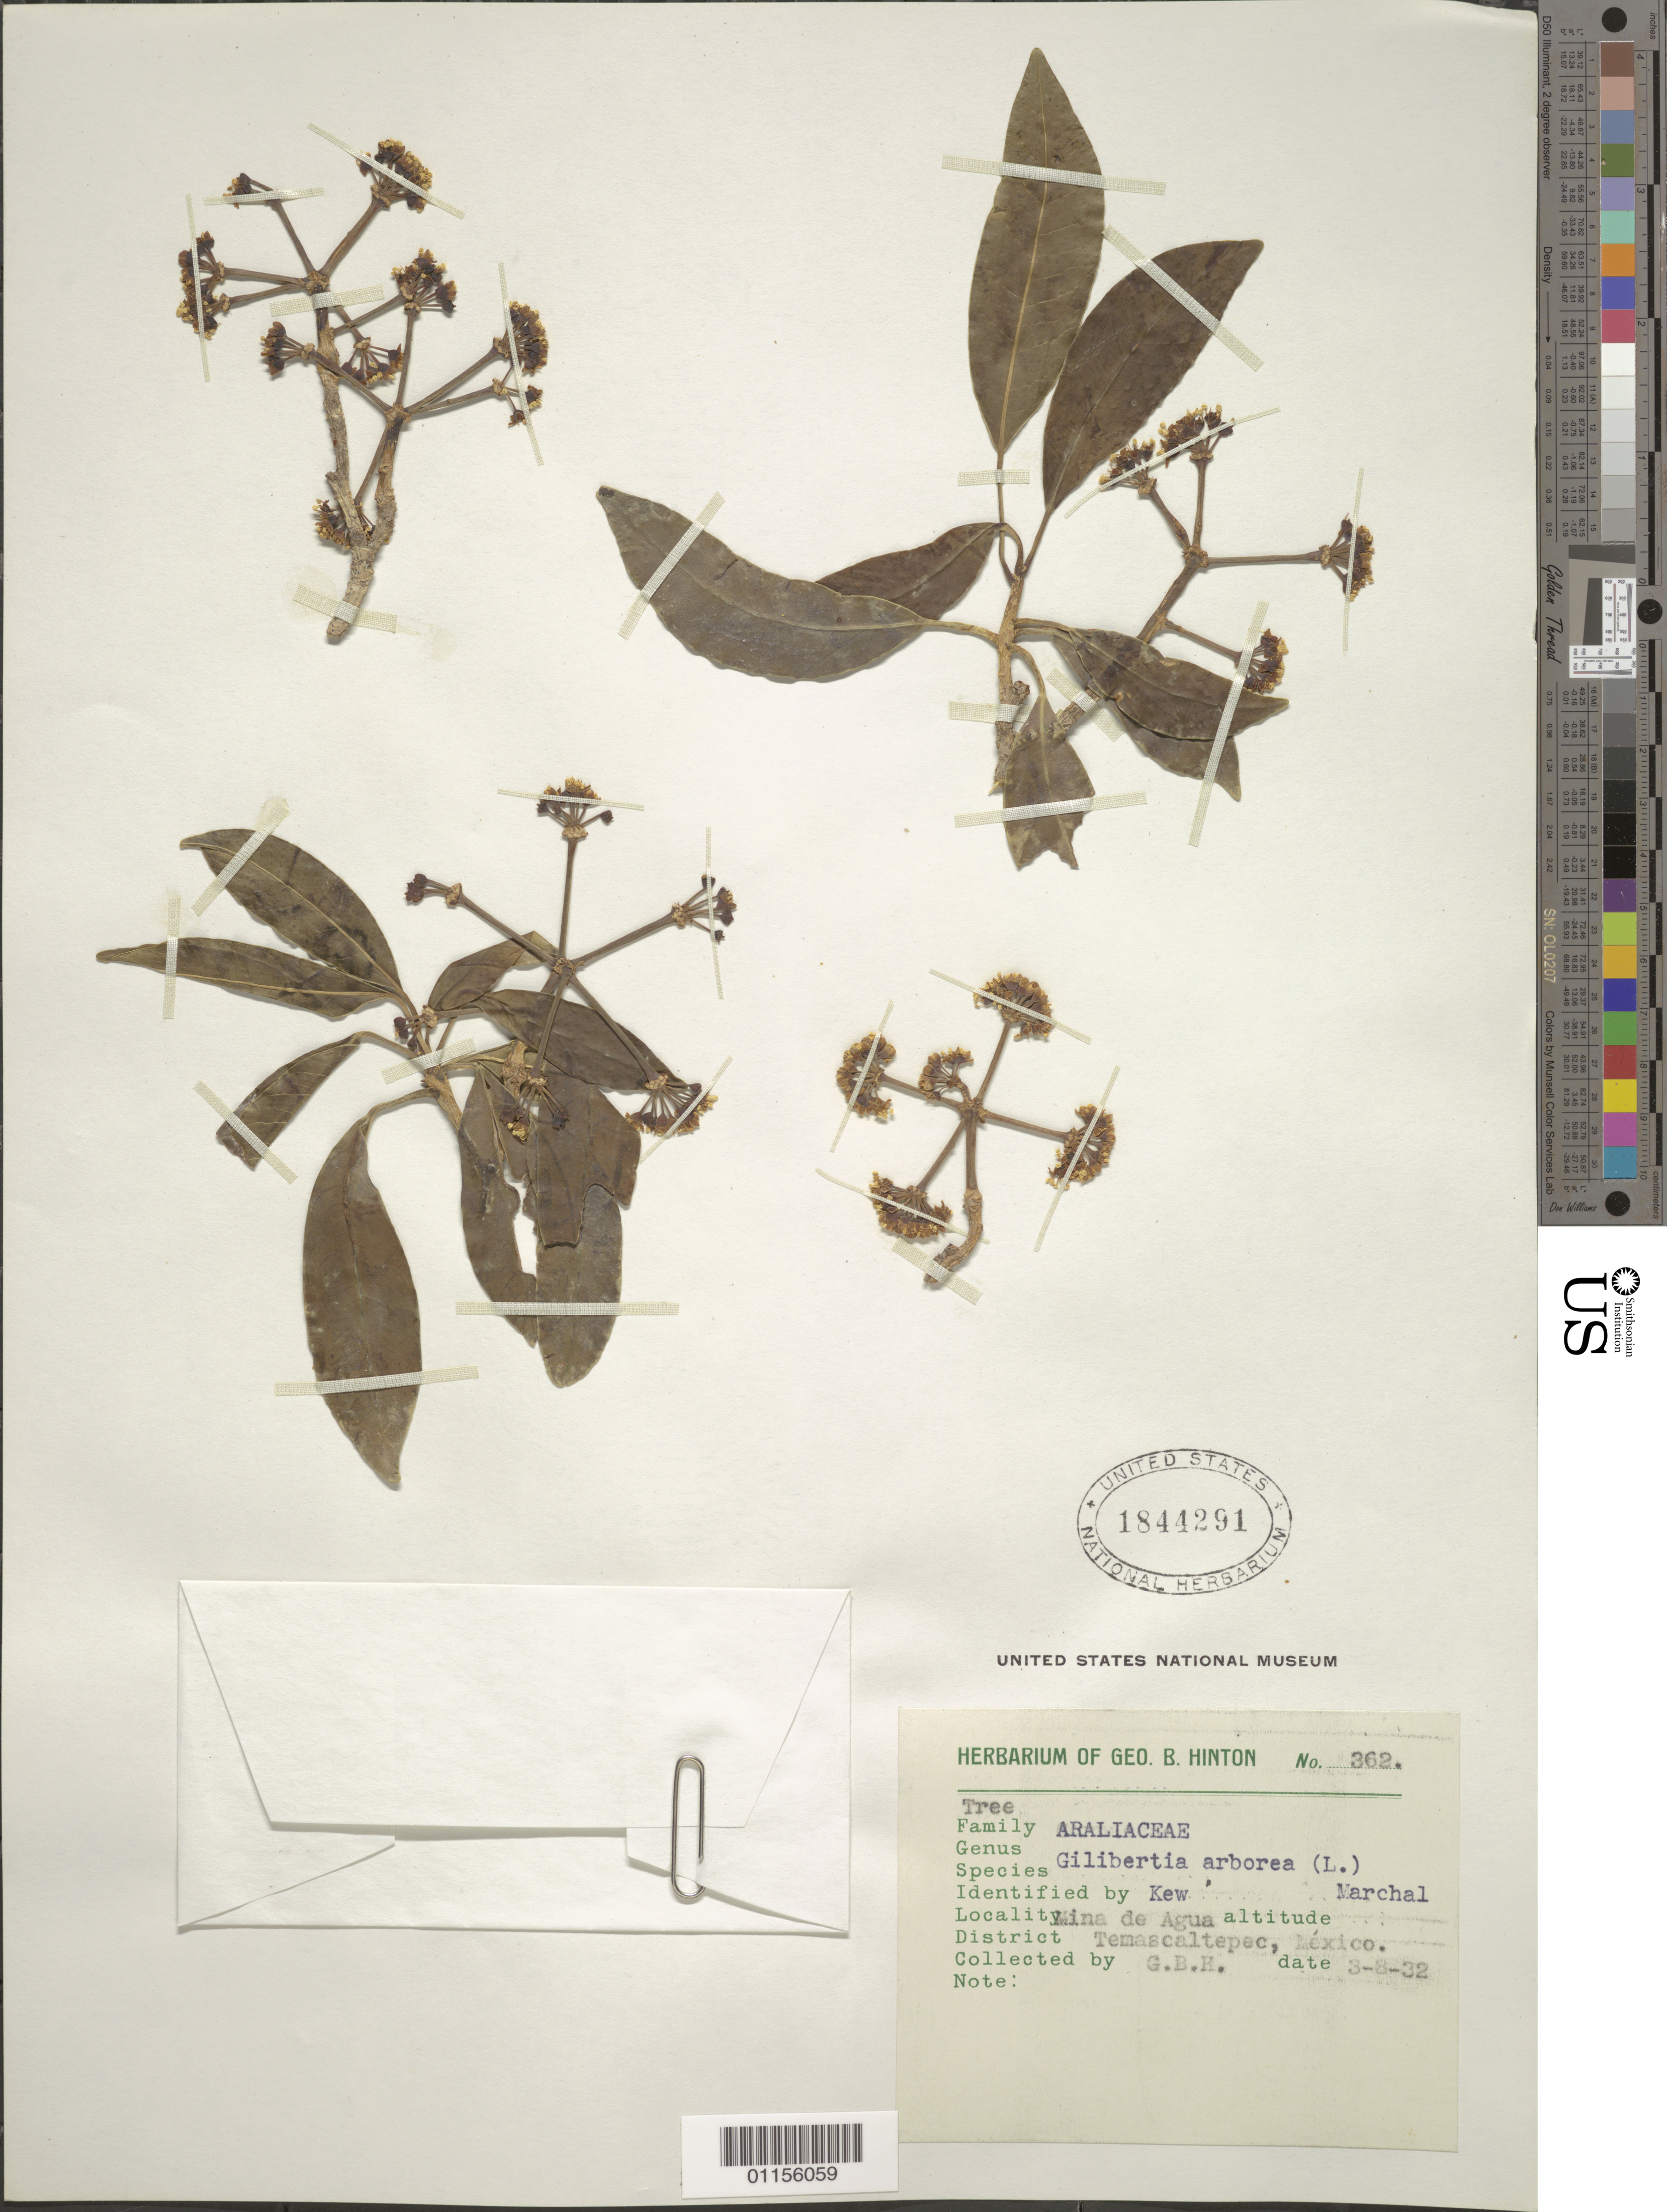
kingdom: Plantae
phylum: Tracheophyta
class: Magnoliopsida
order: Apiales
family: Araliaceae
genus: Dendropanax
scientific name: Dendropanax arboreus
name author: (L.) Decne. & Planch.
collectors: G. B. Hinton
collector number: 362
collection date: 1932-08-03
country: Mexico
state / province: México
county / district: Temascaltepec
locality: Mina de Agua.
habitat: Tree.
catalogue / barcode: US 1844291